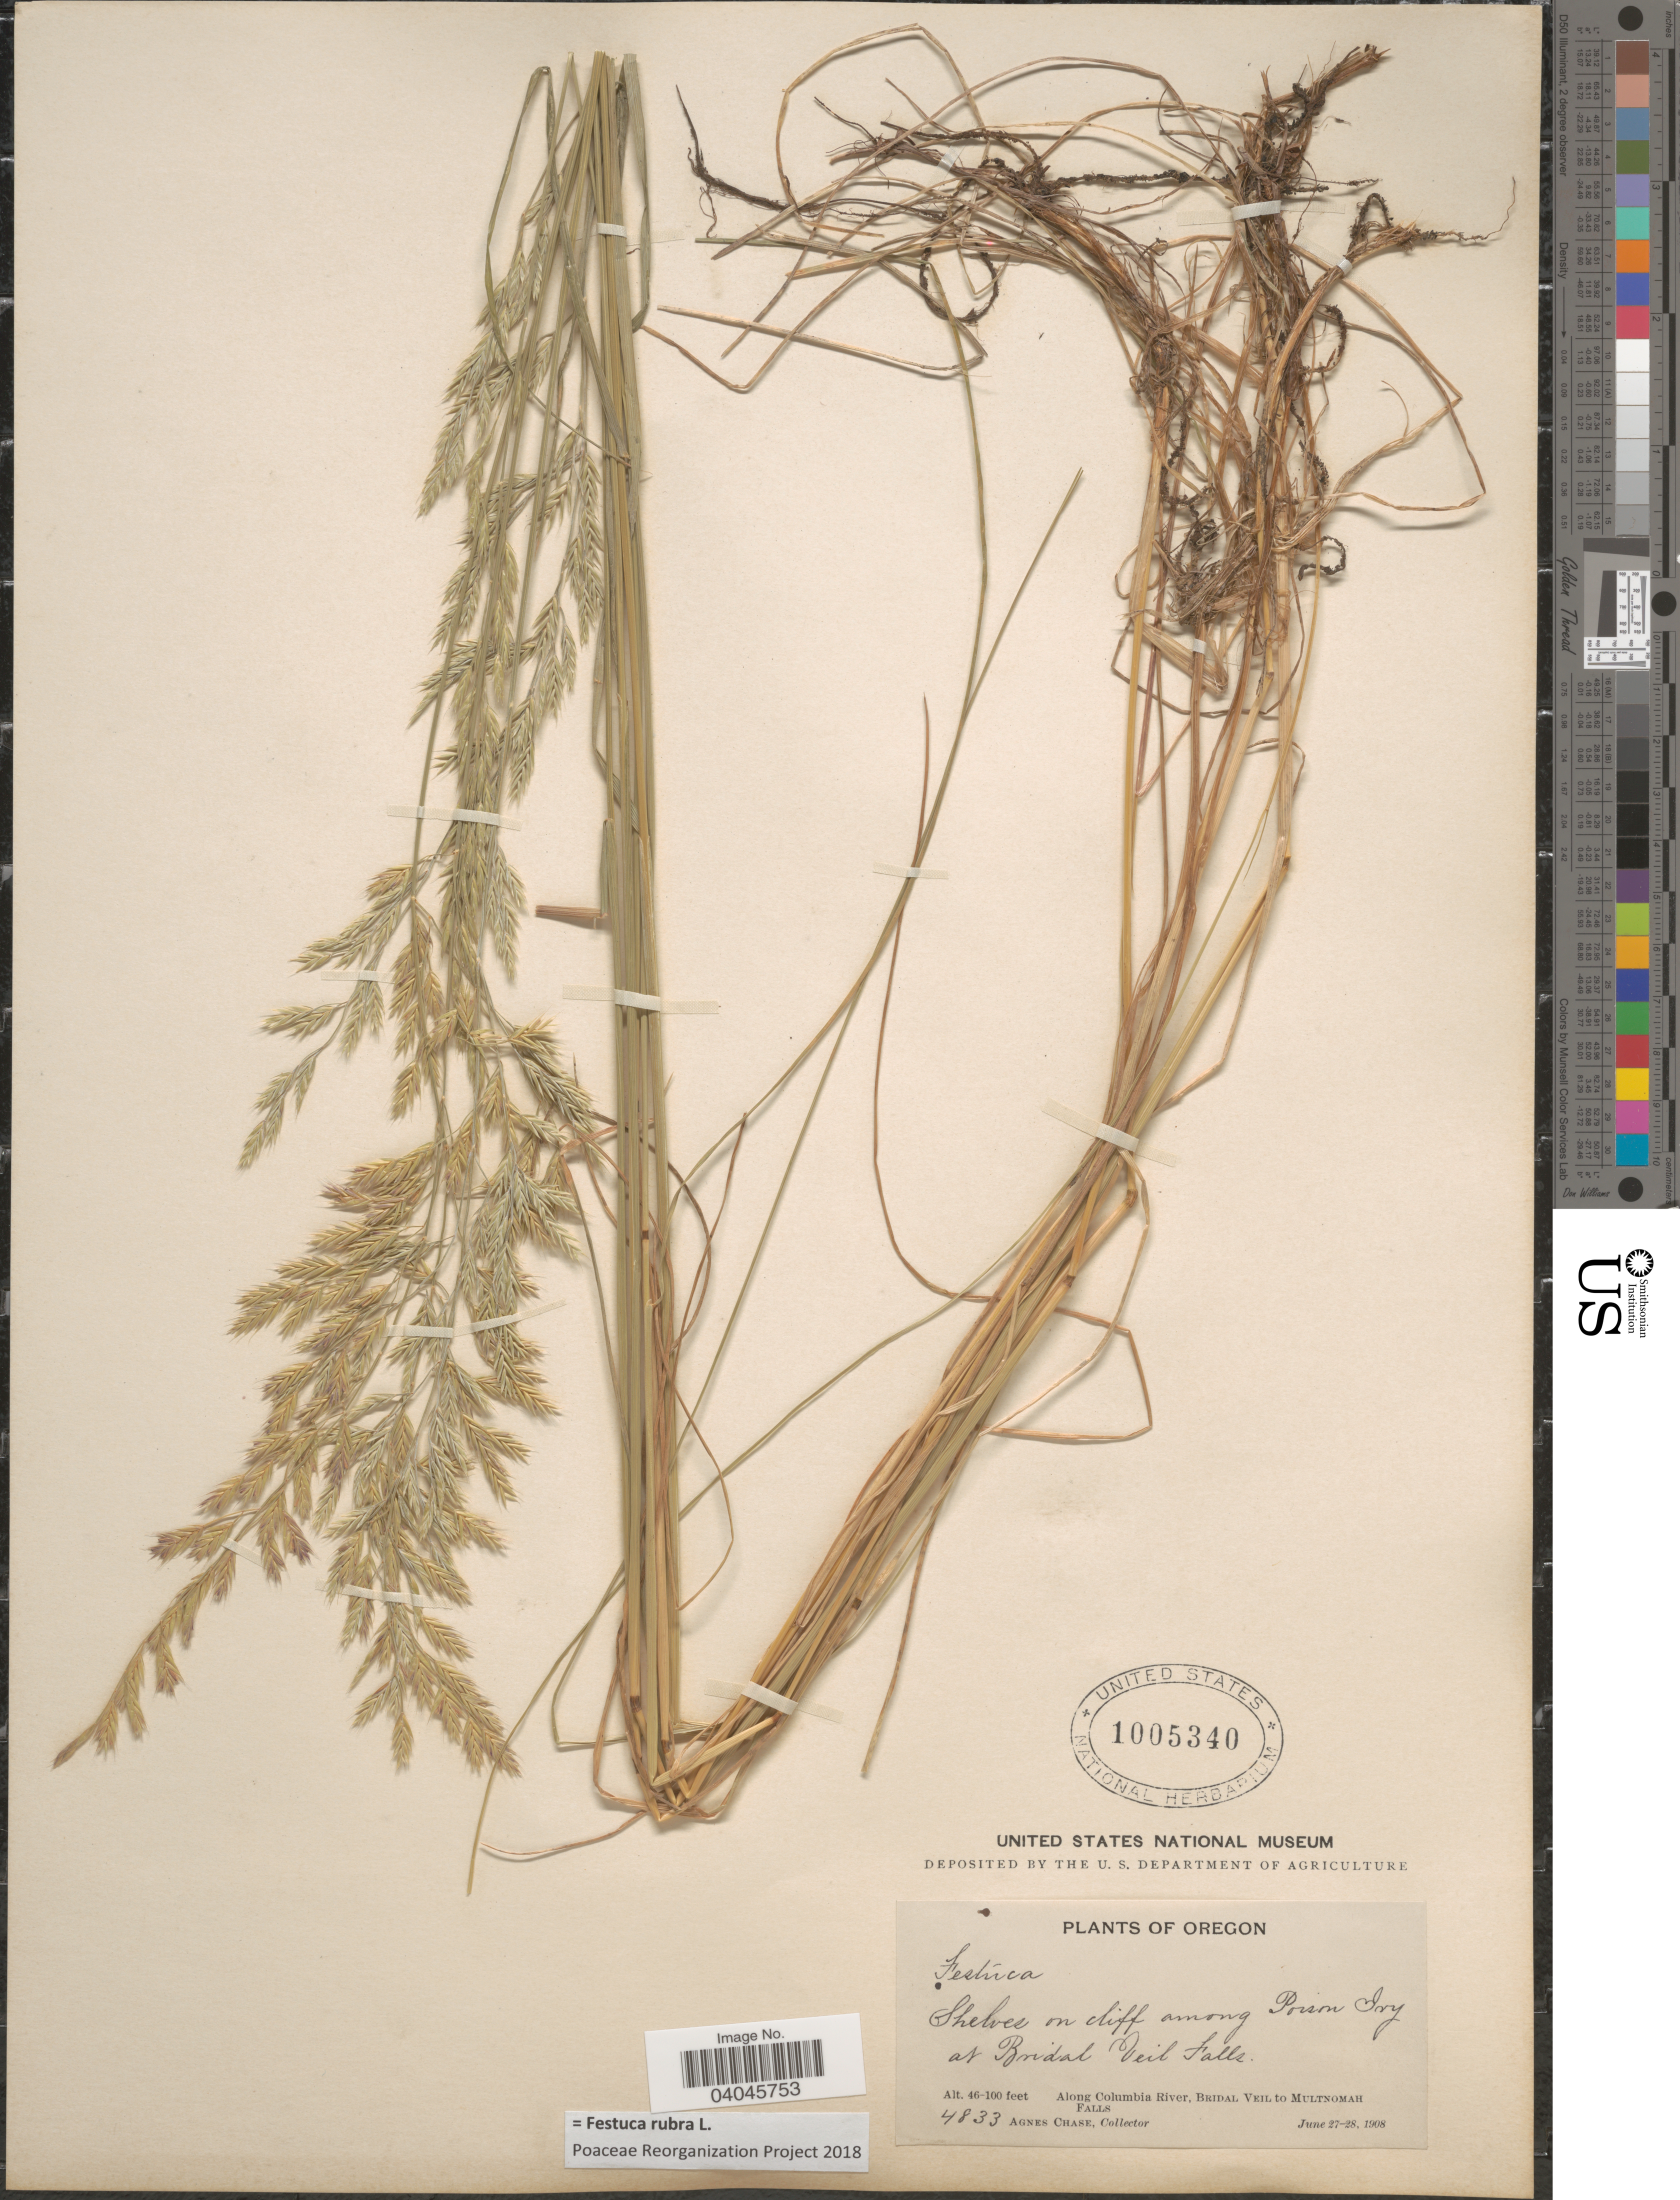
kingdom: Plantae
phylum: Tracheophyta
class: Liliopsida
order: Poales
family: Poaceae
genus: Festuca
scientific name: Festuca rubra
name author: L.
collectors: A. Chase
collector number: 4833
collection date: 1908-06-27/1908-06-28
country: United States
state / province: Oregon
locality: Shelves on cliff among Poison Ivy at Bridal Veil Falls. Along Columbia River, Bridal Veil Multnomah.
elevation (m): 14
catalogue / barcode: US 100534